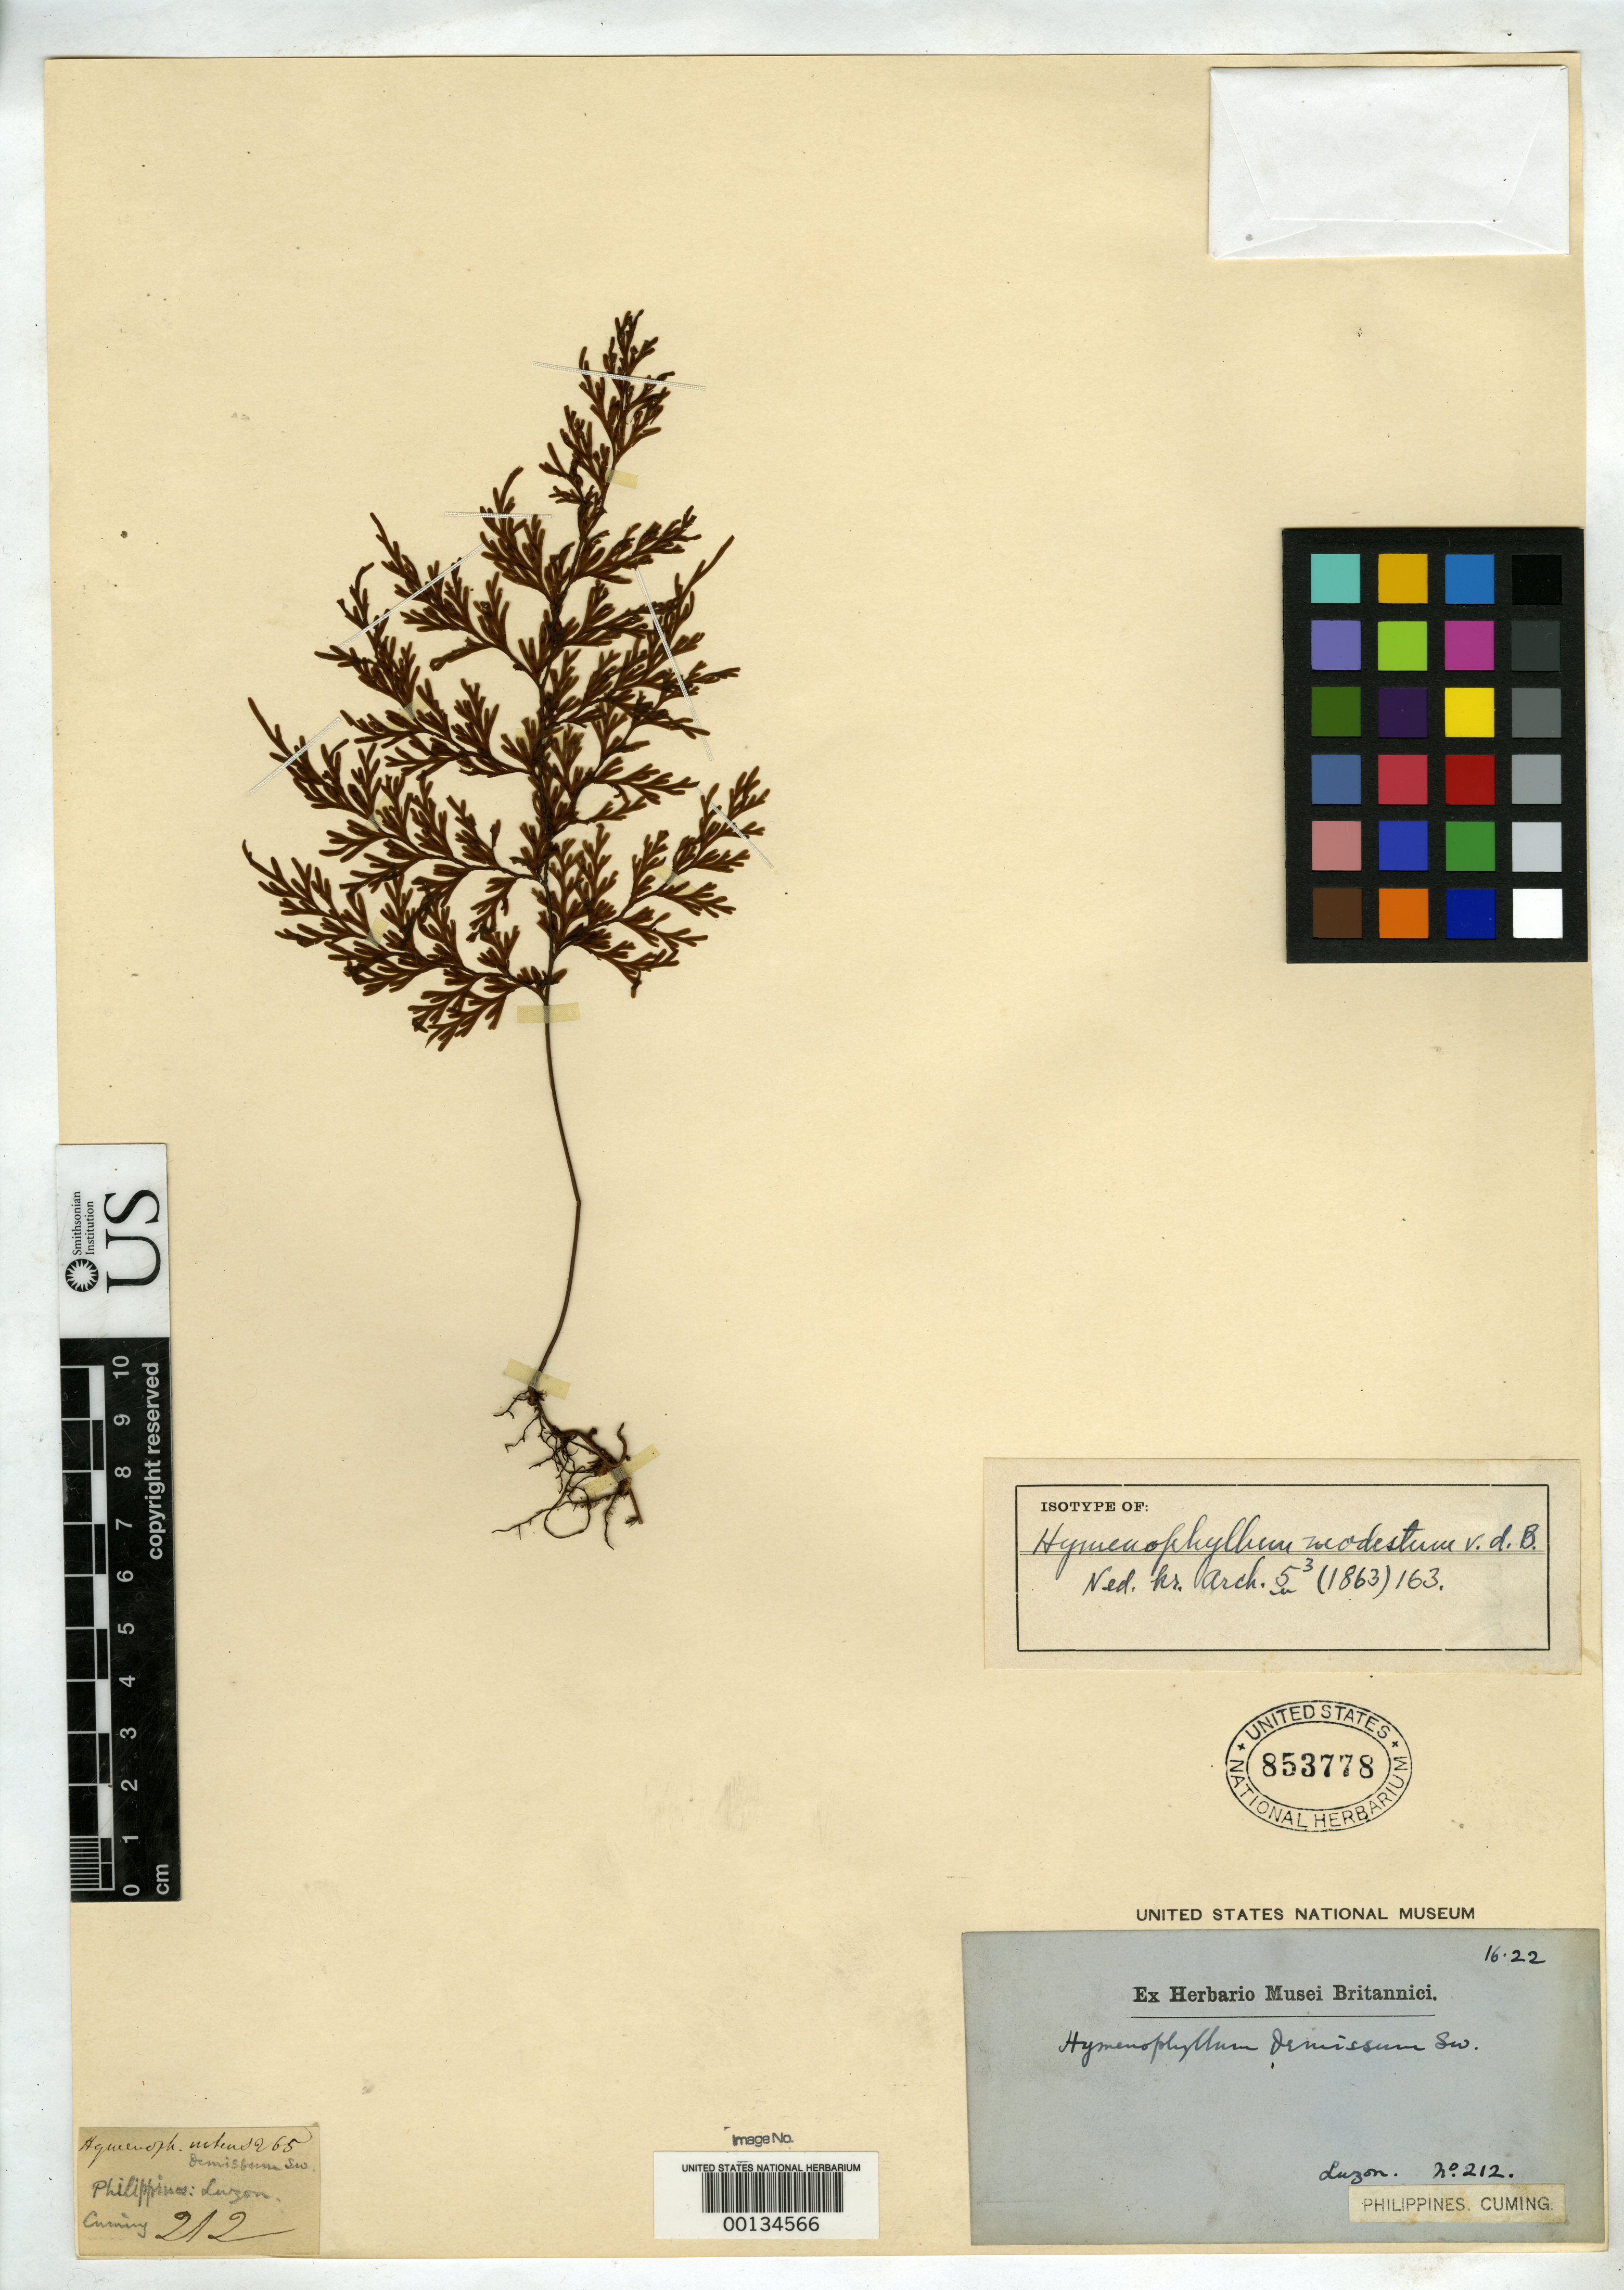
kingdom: Plantae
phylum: Tracheophyta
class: Polypodiopsida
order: Hymenophyllales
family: Hymenophyllaceae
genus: Hymenophyllum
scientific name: Hymenophyllum modestum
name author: Bosch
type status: Type Collection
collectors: H. Cuming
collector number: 212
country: Philippines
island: Luzon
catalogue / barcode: US 853778